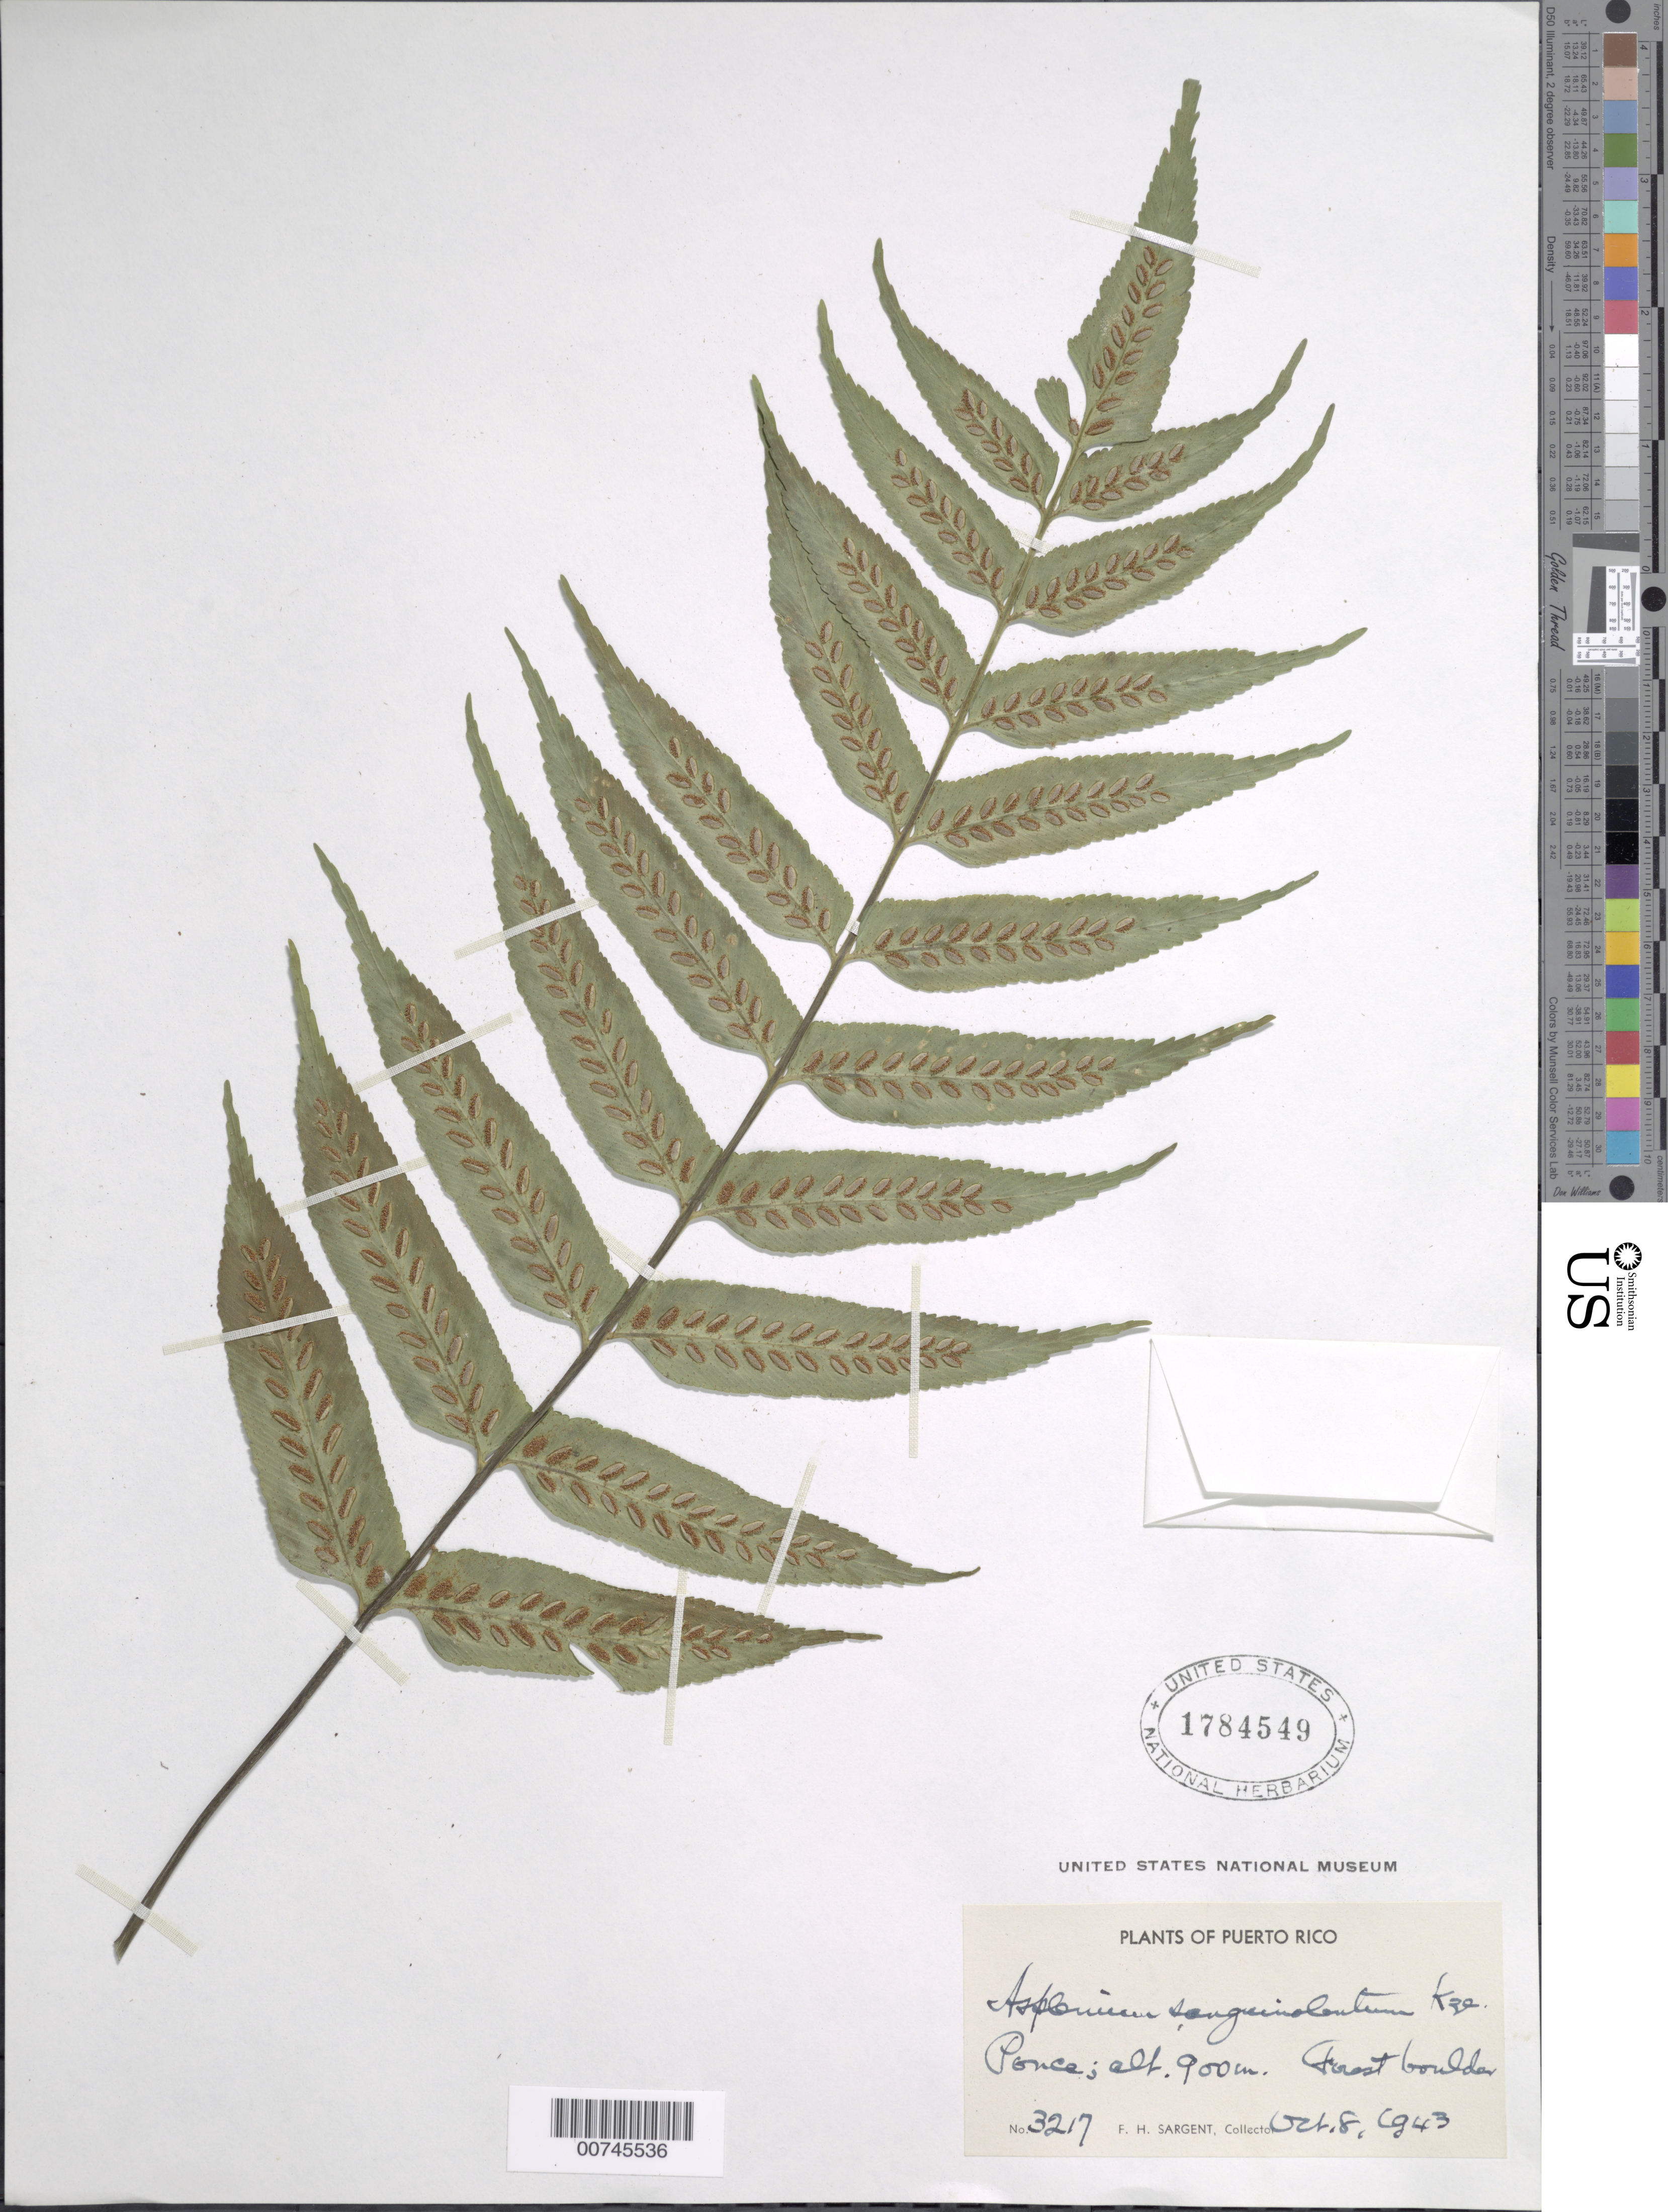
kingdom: Plantae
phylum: Tracheophyta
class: Polypodiopsida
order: Polypodiales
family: Aspleniaceae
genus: Asplenium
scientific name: Asplenium feei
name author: Kunze ex Fée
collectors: F. H. Sargent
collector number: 3217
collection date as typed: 08 Oct 1943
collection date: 1943-10-08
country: Puerto Rico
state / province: Ponce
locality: Ponce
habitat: Forest boulder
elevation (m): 900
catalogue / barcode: US 1784549